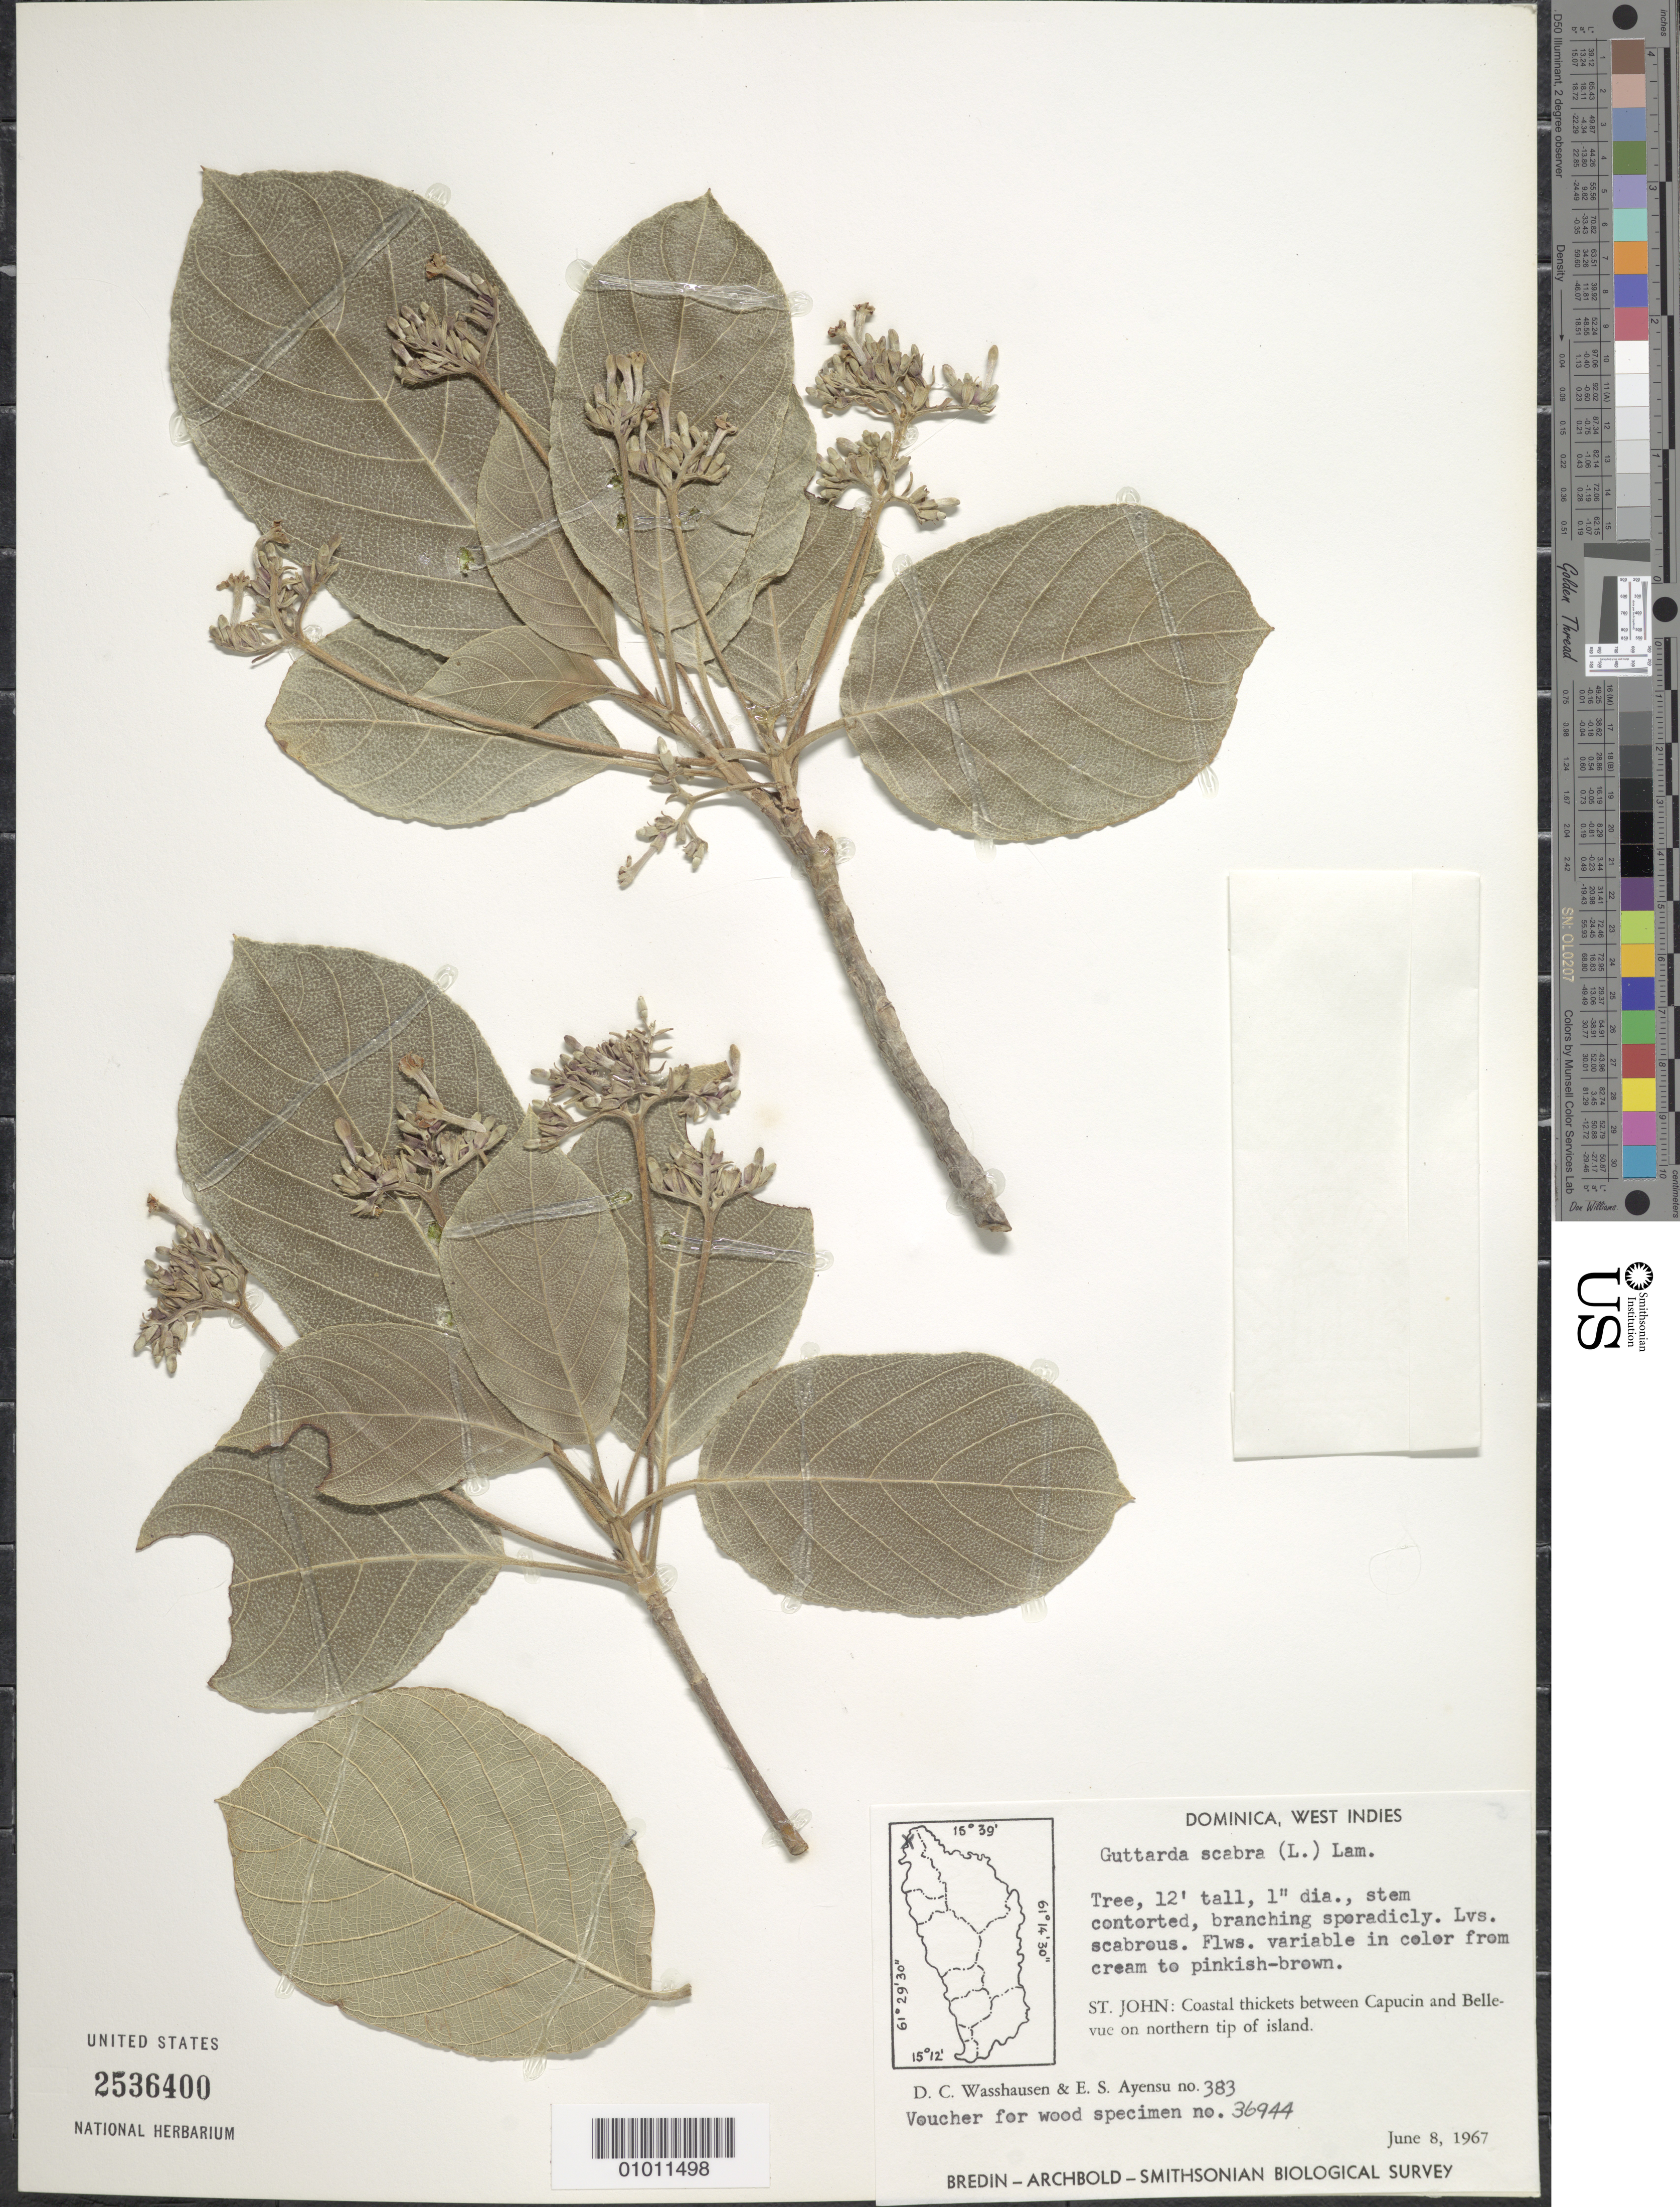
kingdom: Plantae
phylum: Tracheophyta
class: Magnoliopsida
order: Gentianales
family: Rubiaceae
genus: Guettarda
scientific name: Guettarda scabra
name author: (L.) Vent.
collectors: D. C. Wasshausen & E. S. Ayensu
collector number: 383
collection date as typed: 08 Jun 1967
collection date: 1967-06-08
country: Dominica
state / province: St. John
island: Dominica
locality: Between Capucin and Bellevue on northern tip of island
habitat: Coastal thickets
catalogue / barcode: US 2536400